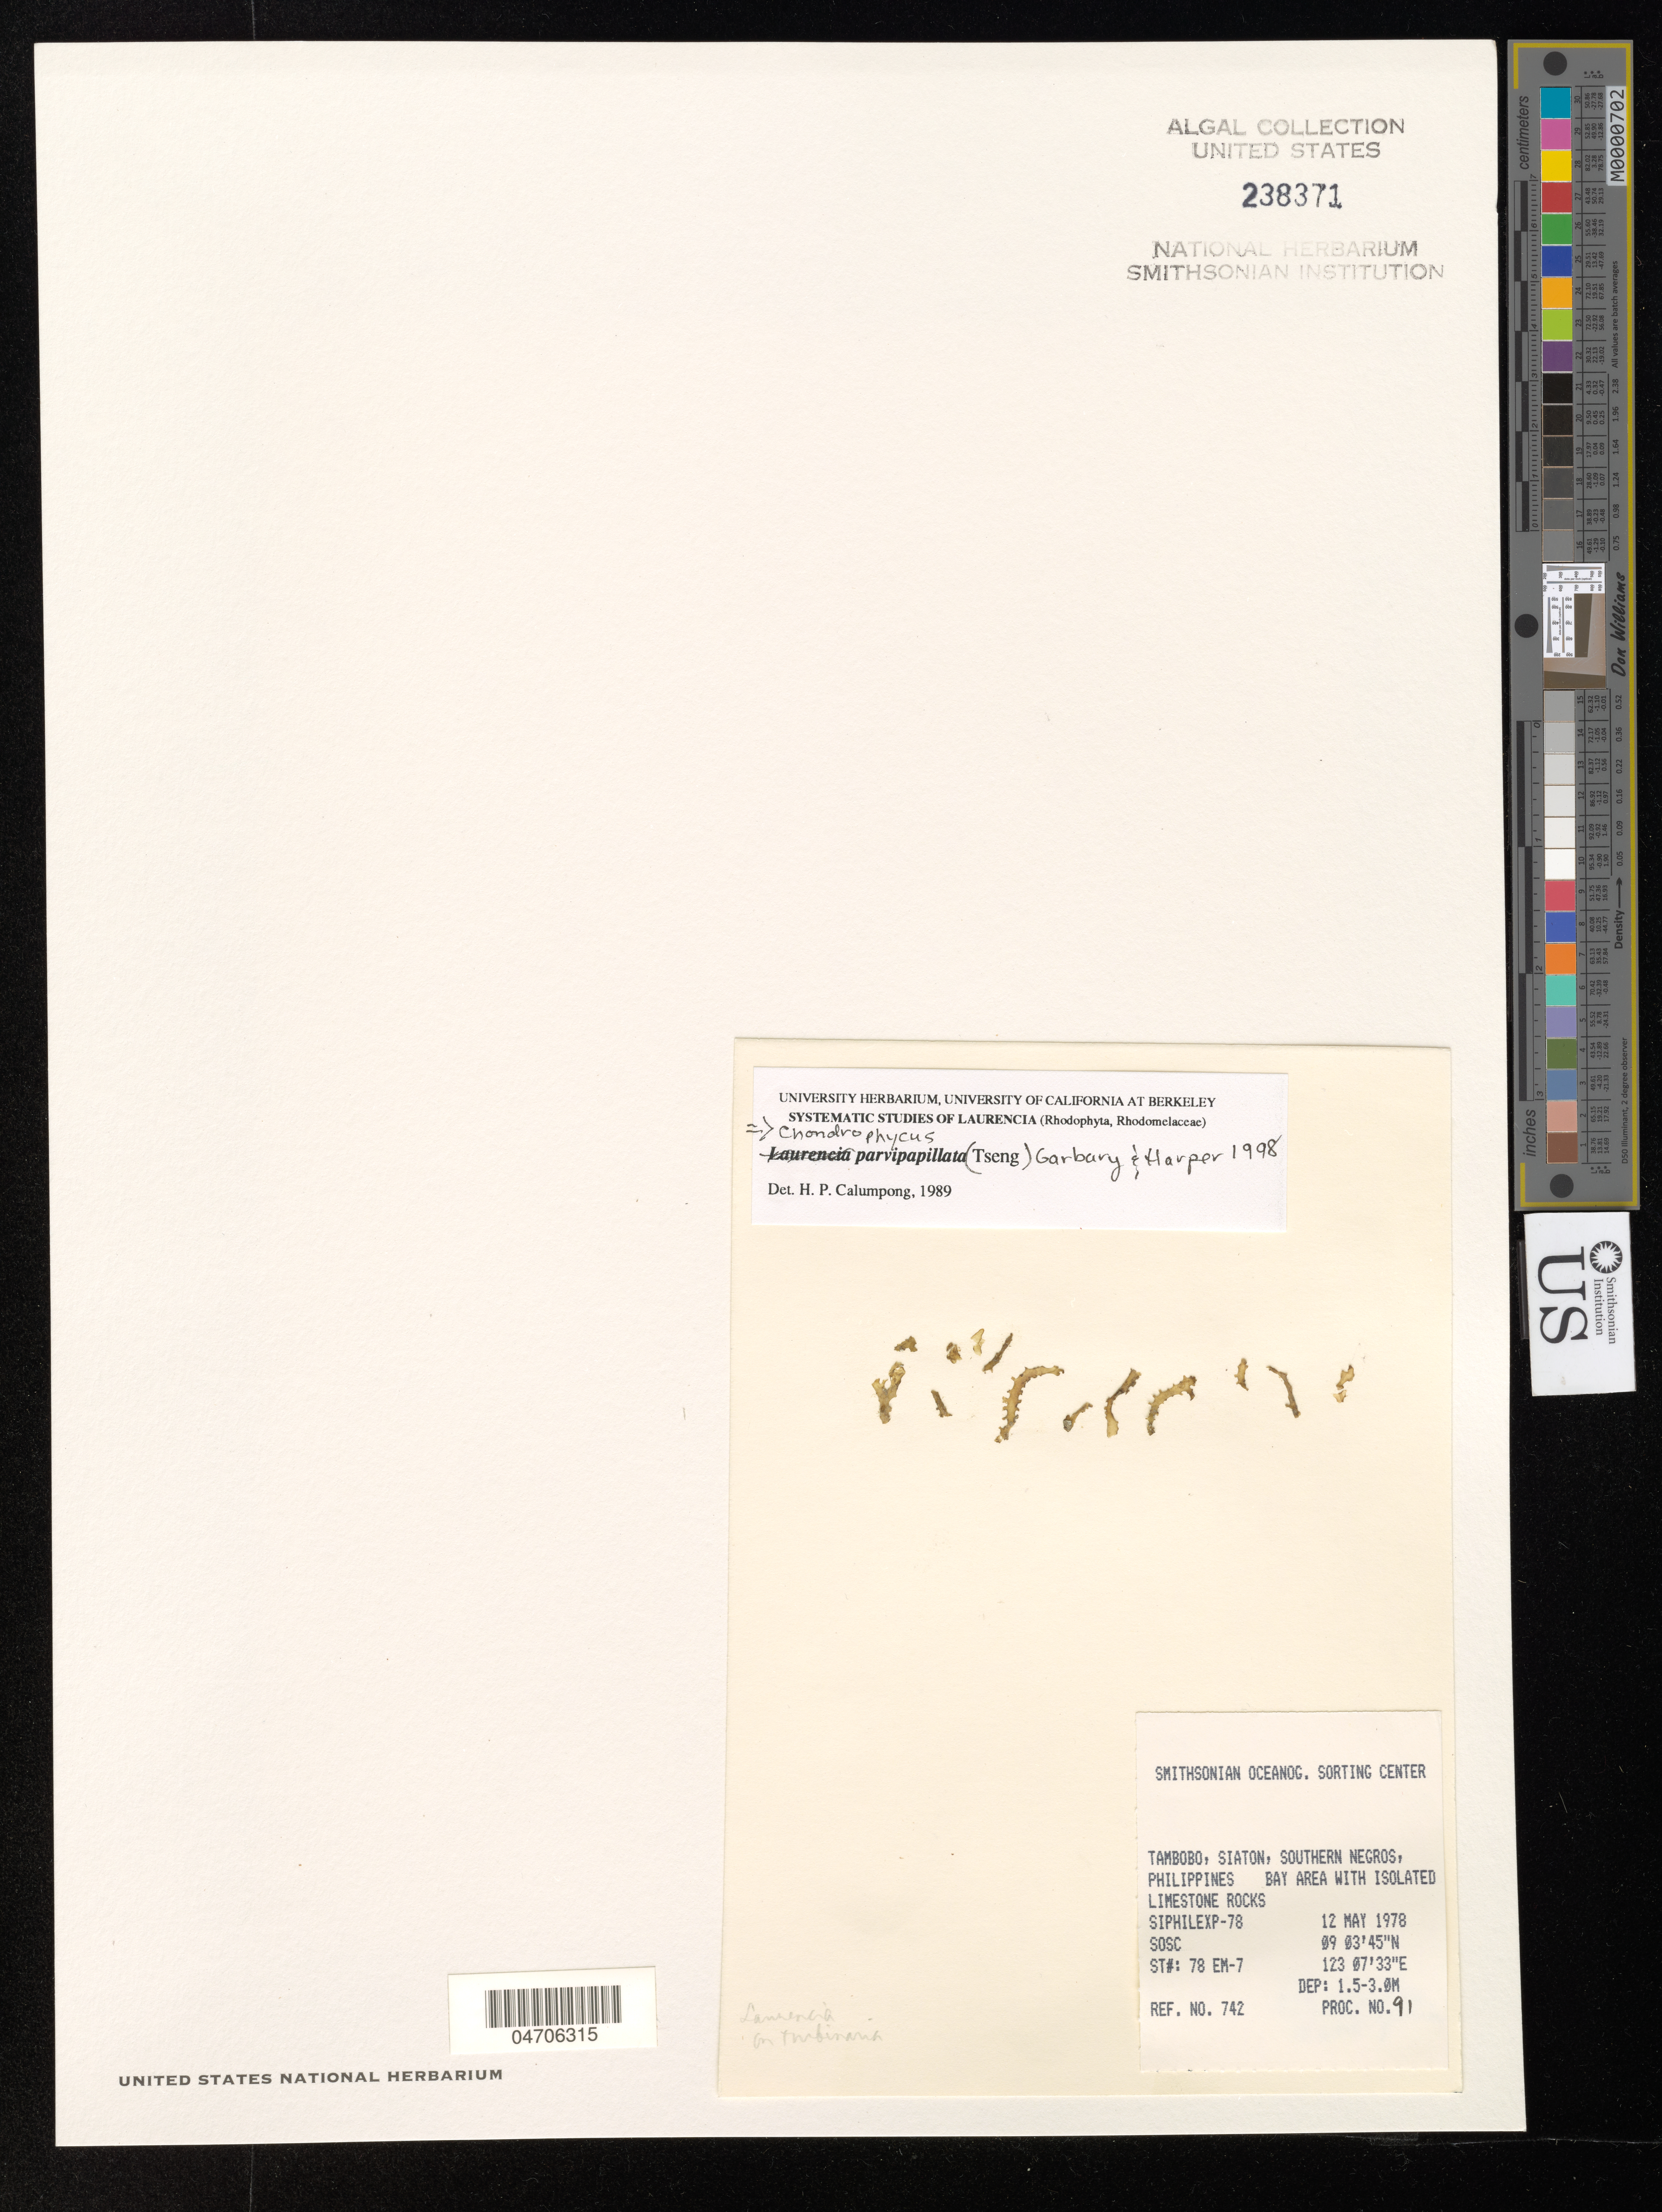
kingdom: Plantae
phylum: Rhodophyta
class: Florideophyceae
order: Ceramiales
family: Rhodomelaceae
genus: Chondrophycus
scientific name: Chondrophycus parvipapillatus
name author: (C.K. Tseng) Garbary & J.T. Harper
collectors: Smithsonian Oceanographic Sorting Center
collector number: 742?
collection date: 1978-05-12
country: Philippines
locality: Tambobo, Staton, Southern Negros. Bay area with isolated limestone rocks.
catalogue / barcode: US 238371